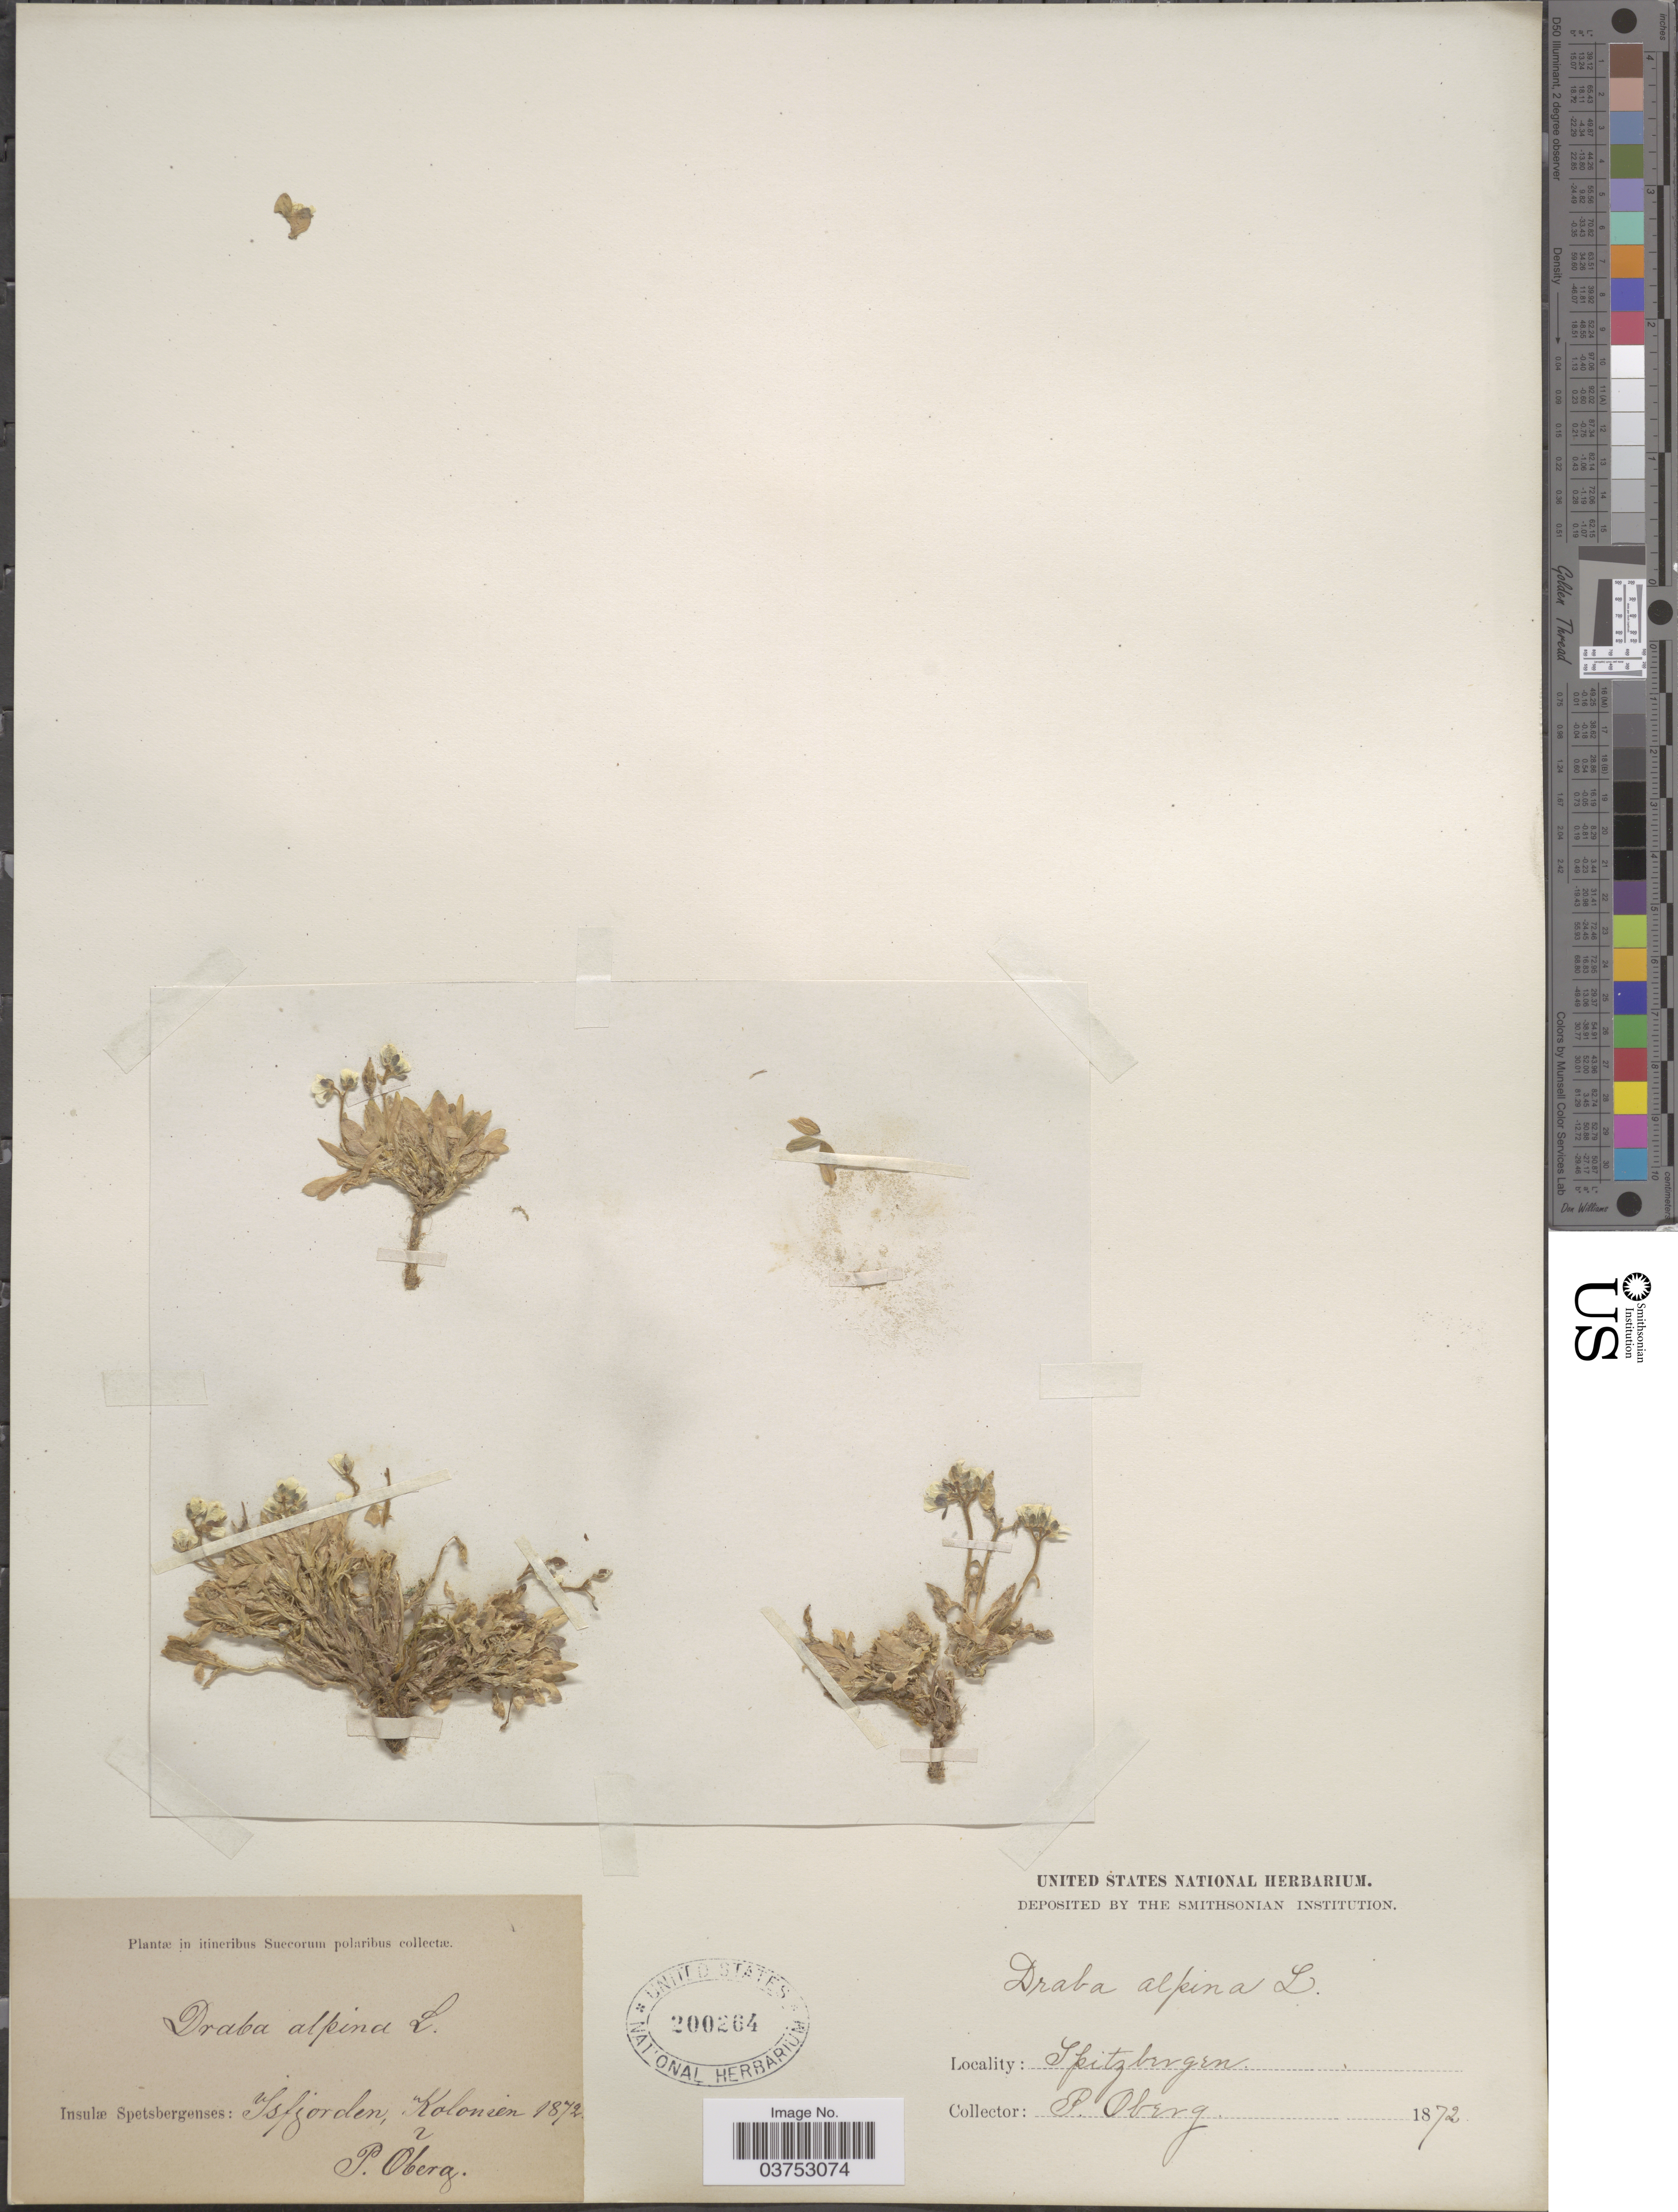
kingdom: Plantae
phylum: Tracheophyta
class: Magnoliopsida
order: Brassicales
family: Brassicaceae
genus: Draba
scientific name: Draba alpina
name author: L.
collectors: P. Oberg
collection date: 1872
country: Norway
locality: Spitzbergen. Itineribus Suecorum polaribus. Insulæ Spetsbergenses: Isfjorden, Kolonien.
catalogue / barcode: US 200264